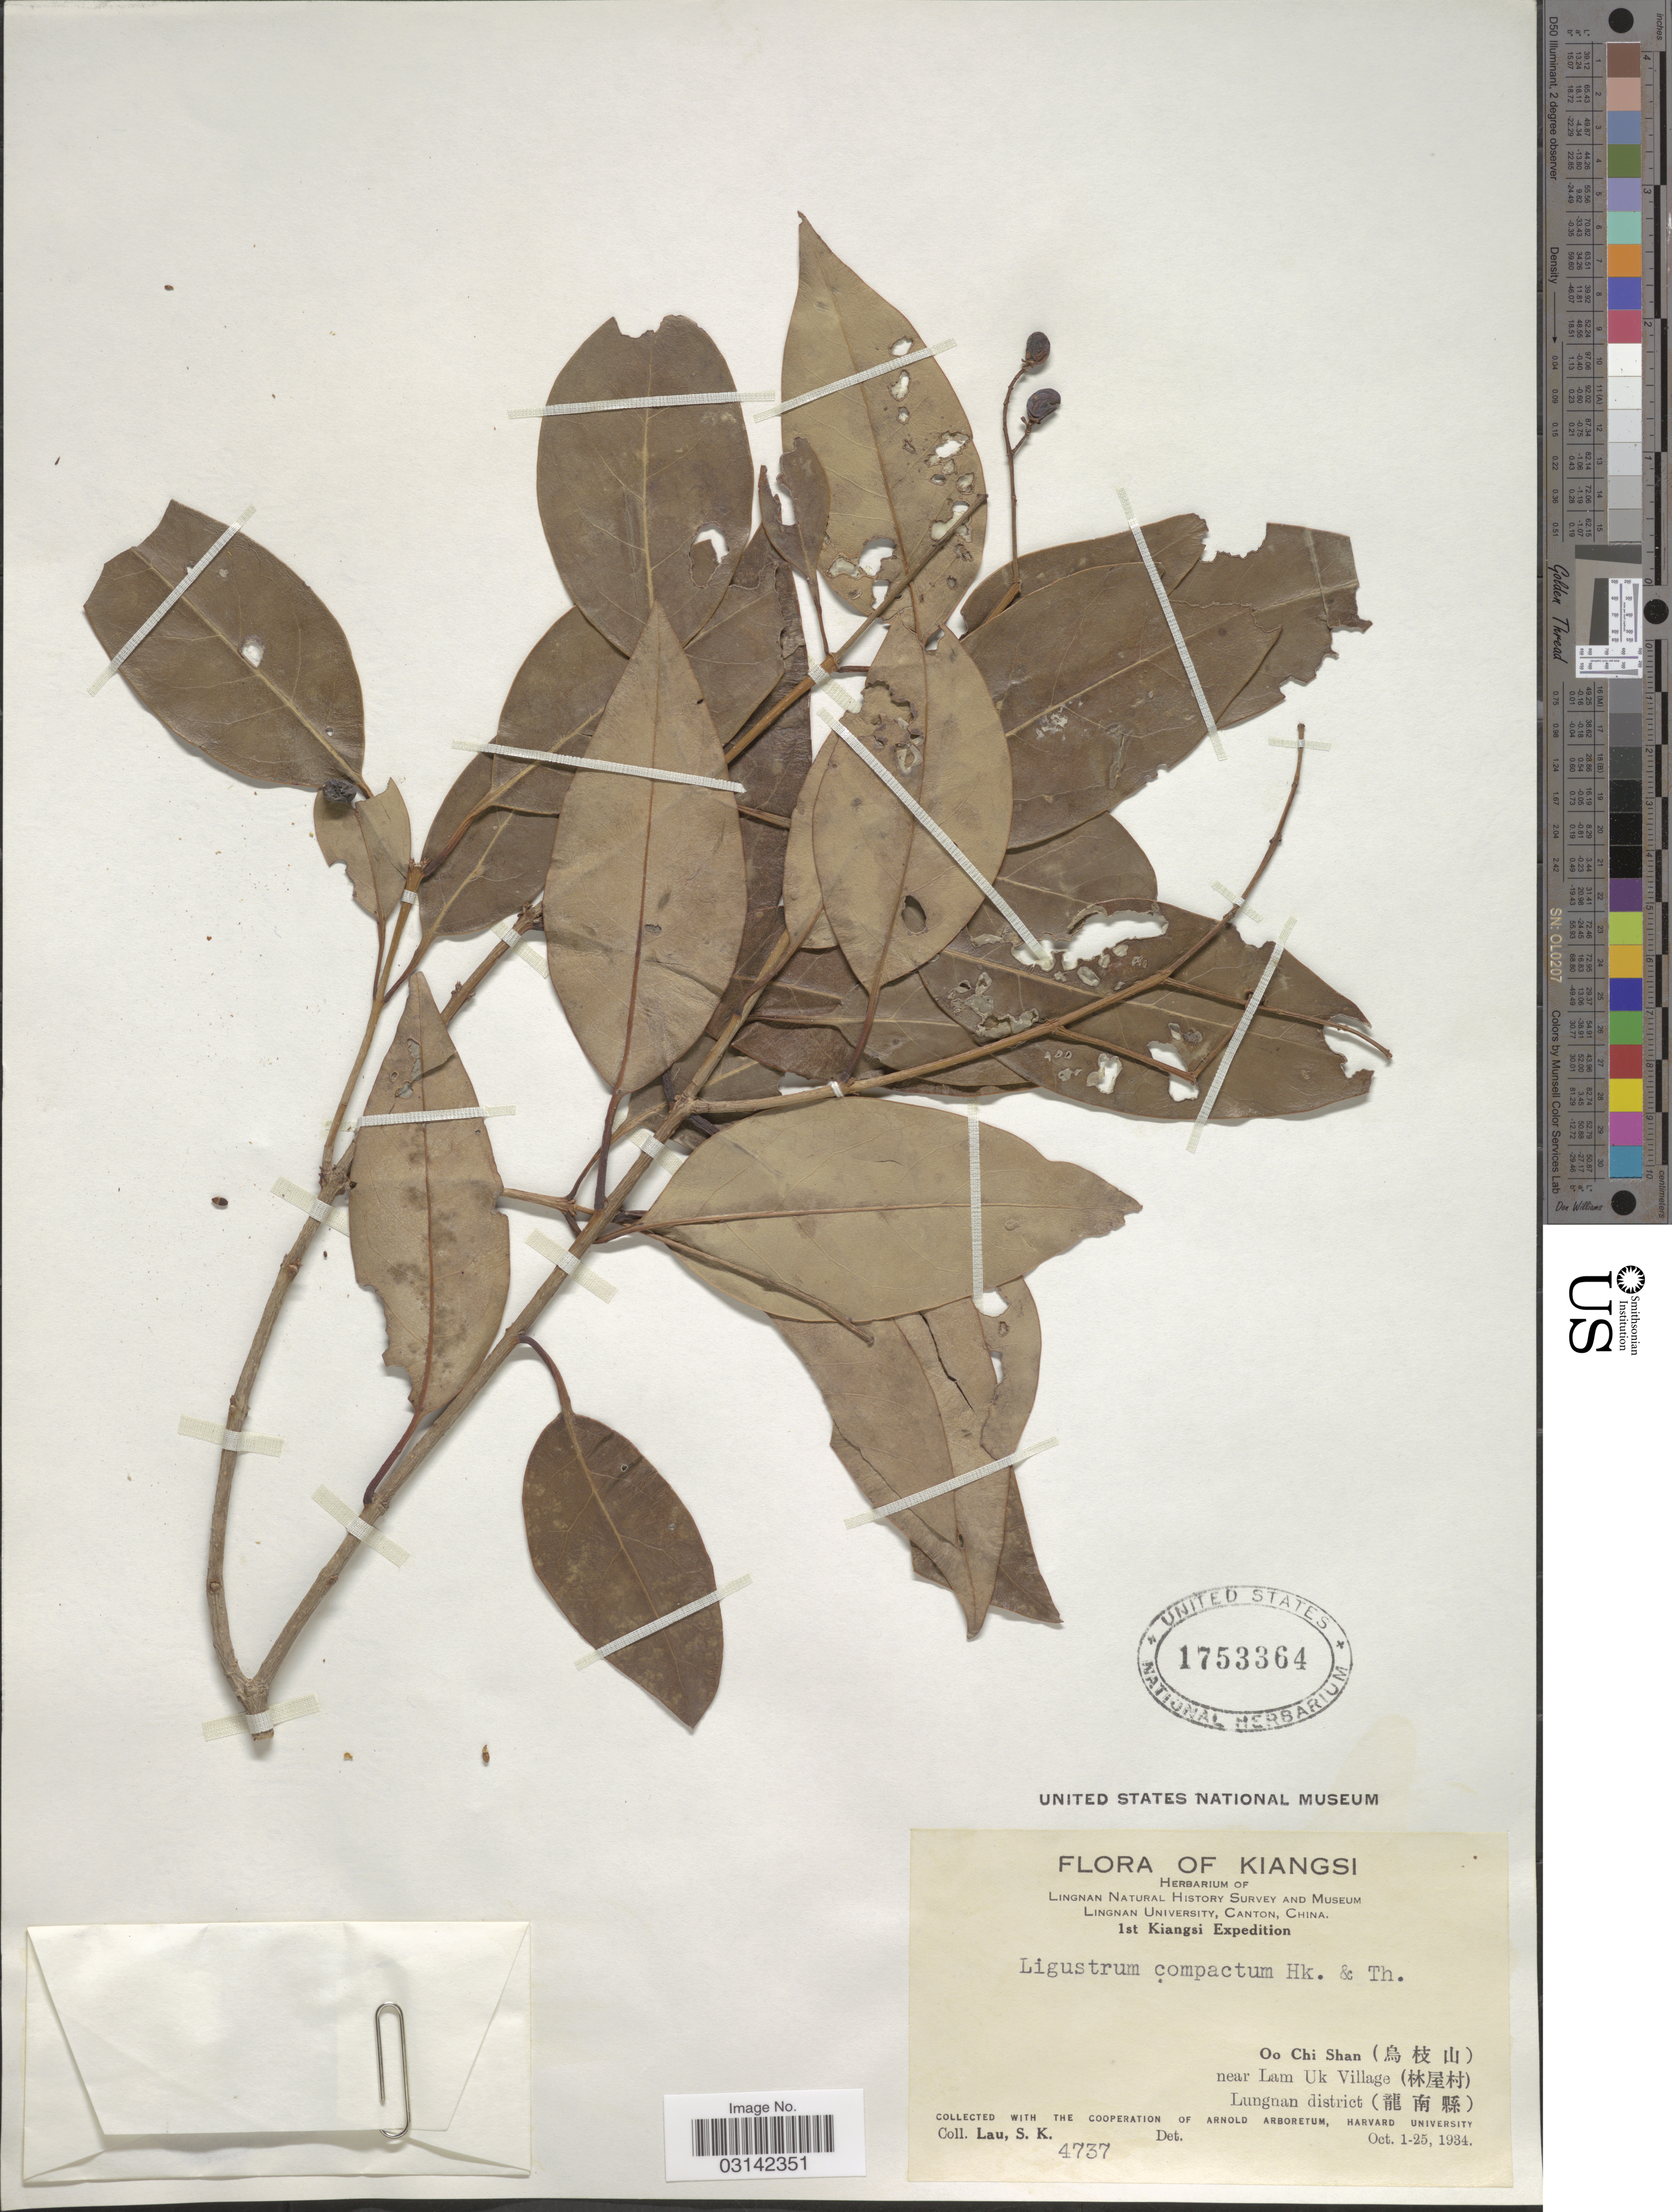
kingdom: Plantae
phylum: Tracheophyta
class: Magnoliopsida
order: Lamiales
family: Oleaceae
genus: Ligustrum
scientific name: Ligustrum compactum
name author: (Wall. ex G. Don) Hook. f. & Thomson ex Brandis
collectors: S. K. Lau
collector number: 4737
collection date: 1934-10-01/1934-10-25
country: China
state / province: Jiangxi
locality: Kiangsi. Oo Chi Shan near Lam Uk Village. Lungnan district.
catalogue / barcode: US 1753364